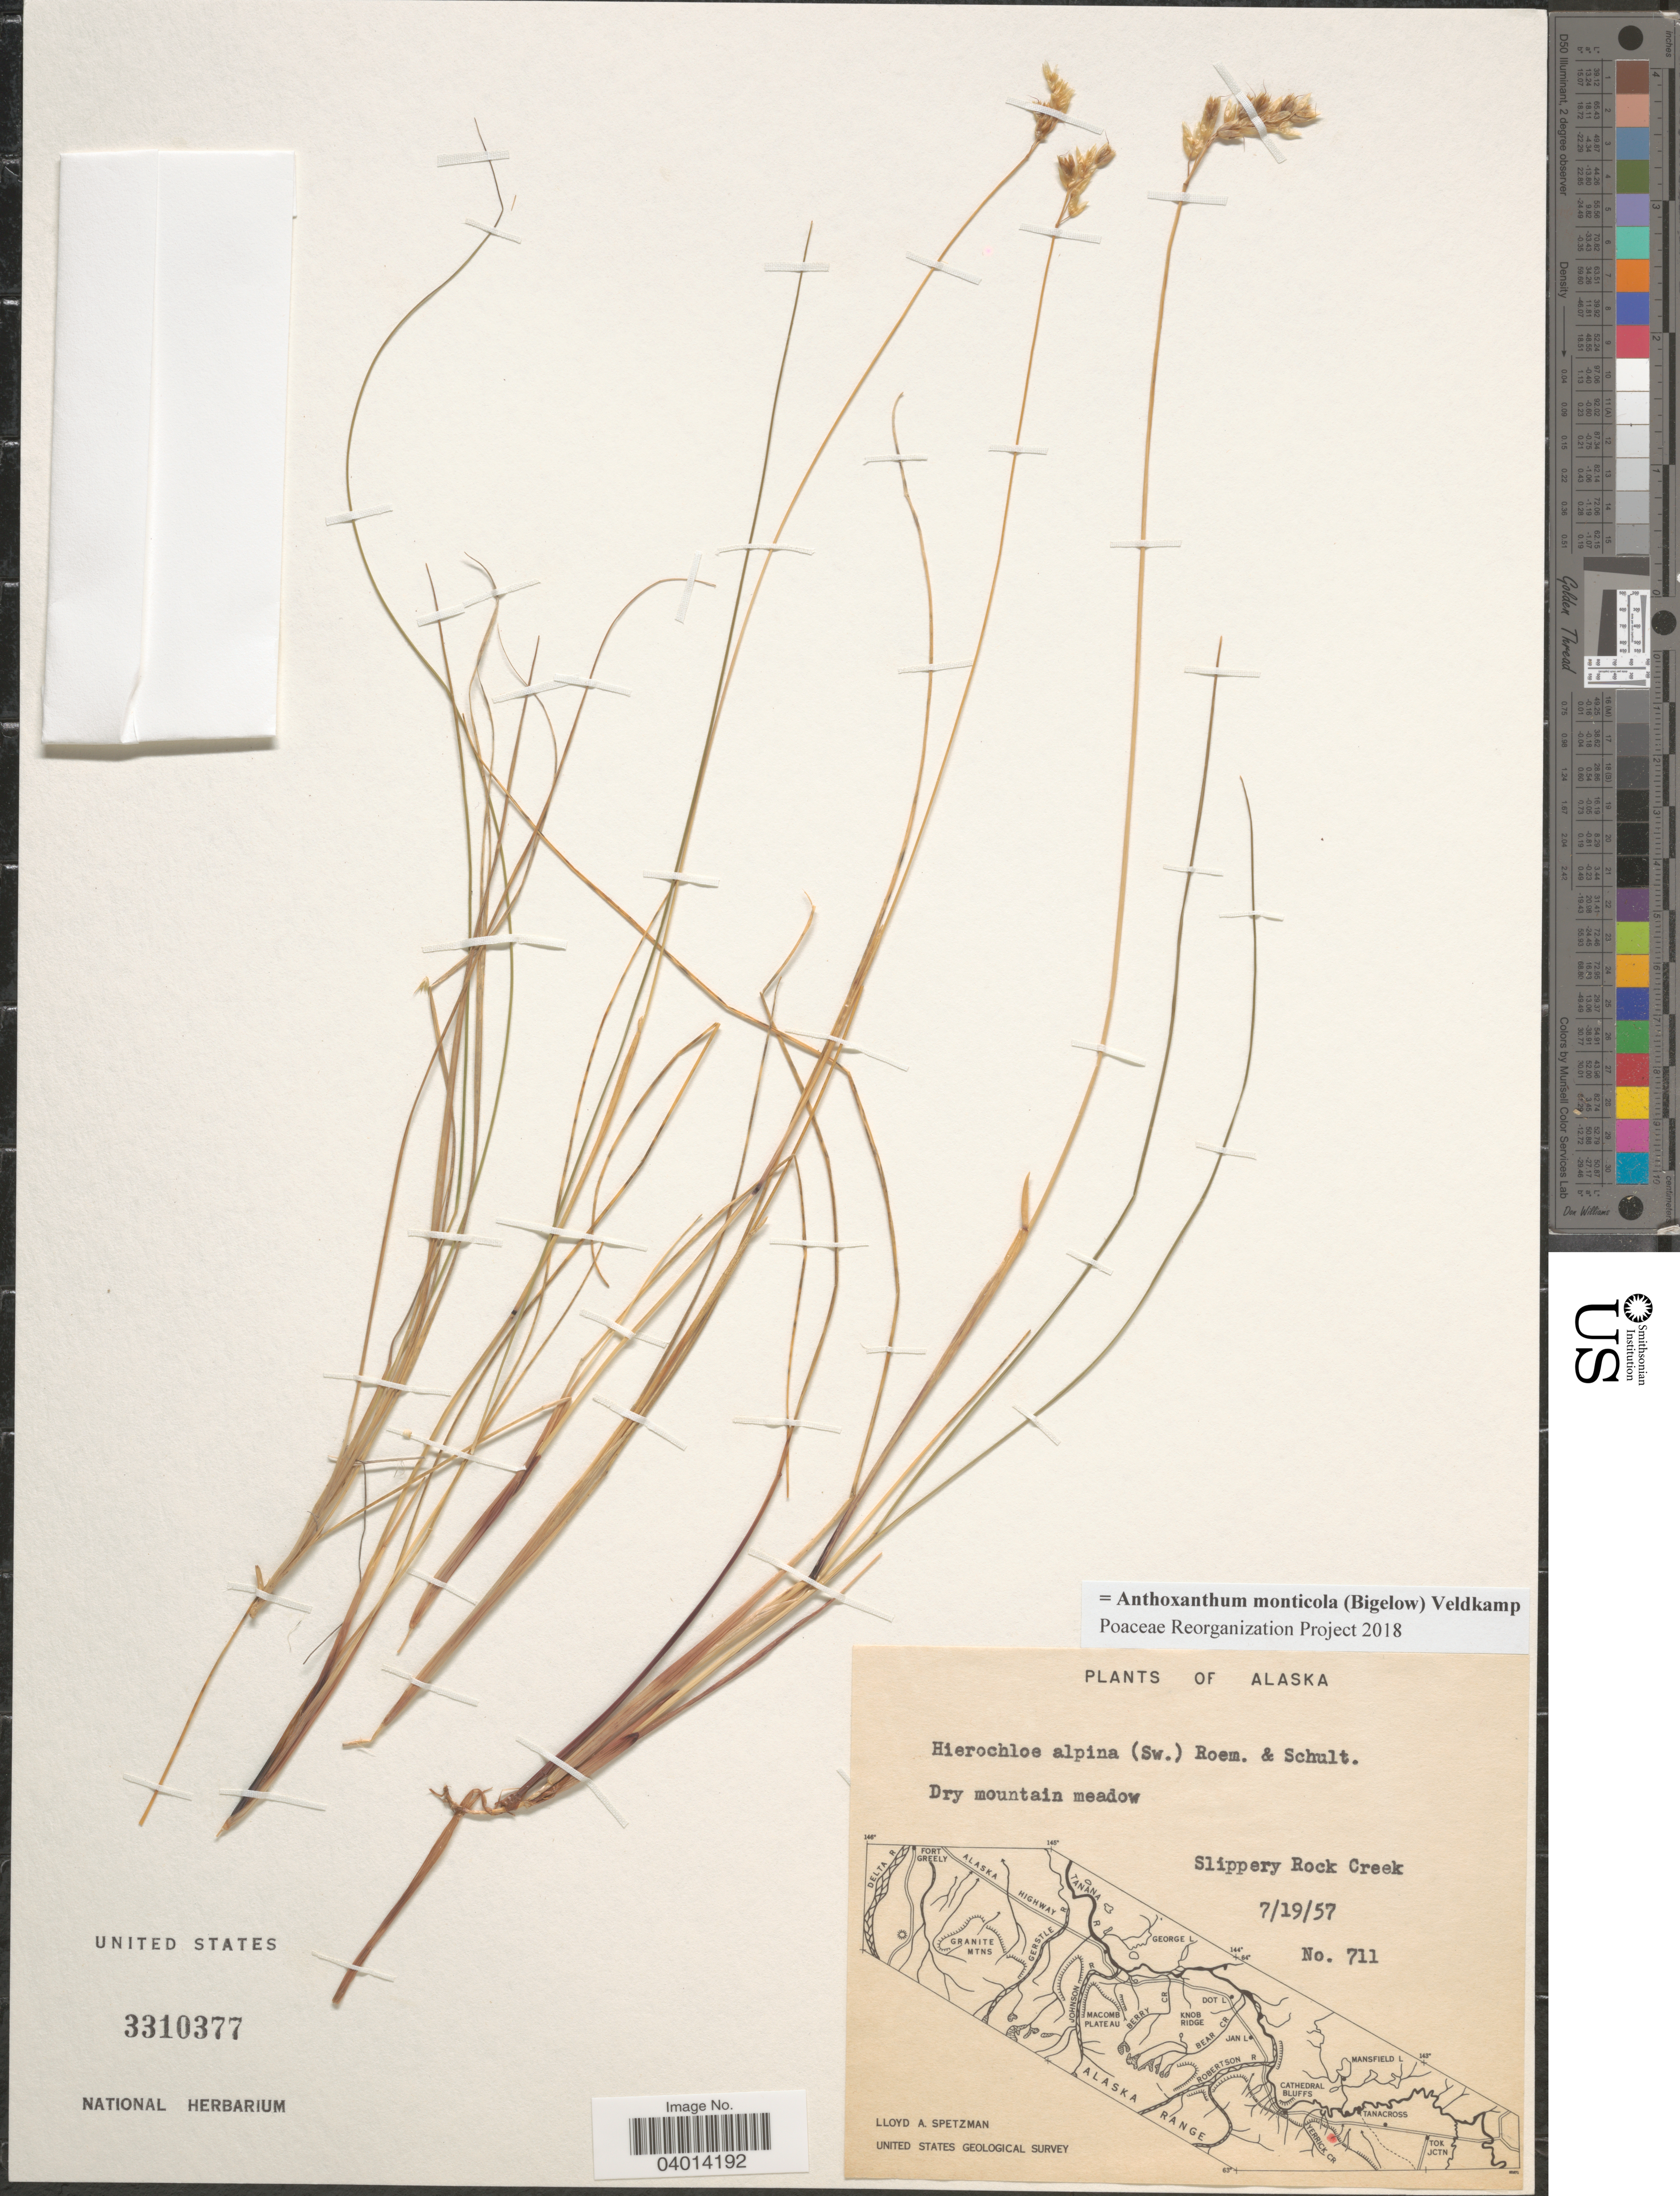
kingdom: Plantae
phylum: Tracheophyta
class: Liliopsida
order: Poales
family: Poaceae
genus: Anthoxanthum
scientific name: Anthoxanthum monticola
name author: (Bigelow) Veldkamp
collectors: L. Spetzman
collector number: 711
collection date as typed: Transcribed d/m/y: 19/7/57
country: United States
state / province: Alaska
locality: Slippery Rock Creek.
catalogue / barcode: US 3310377